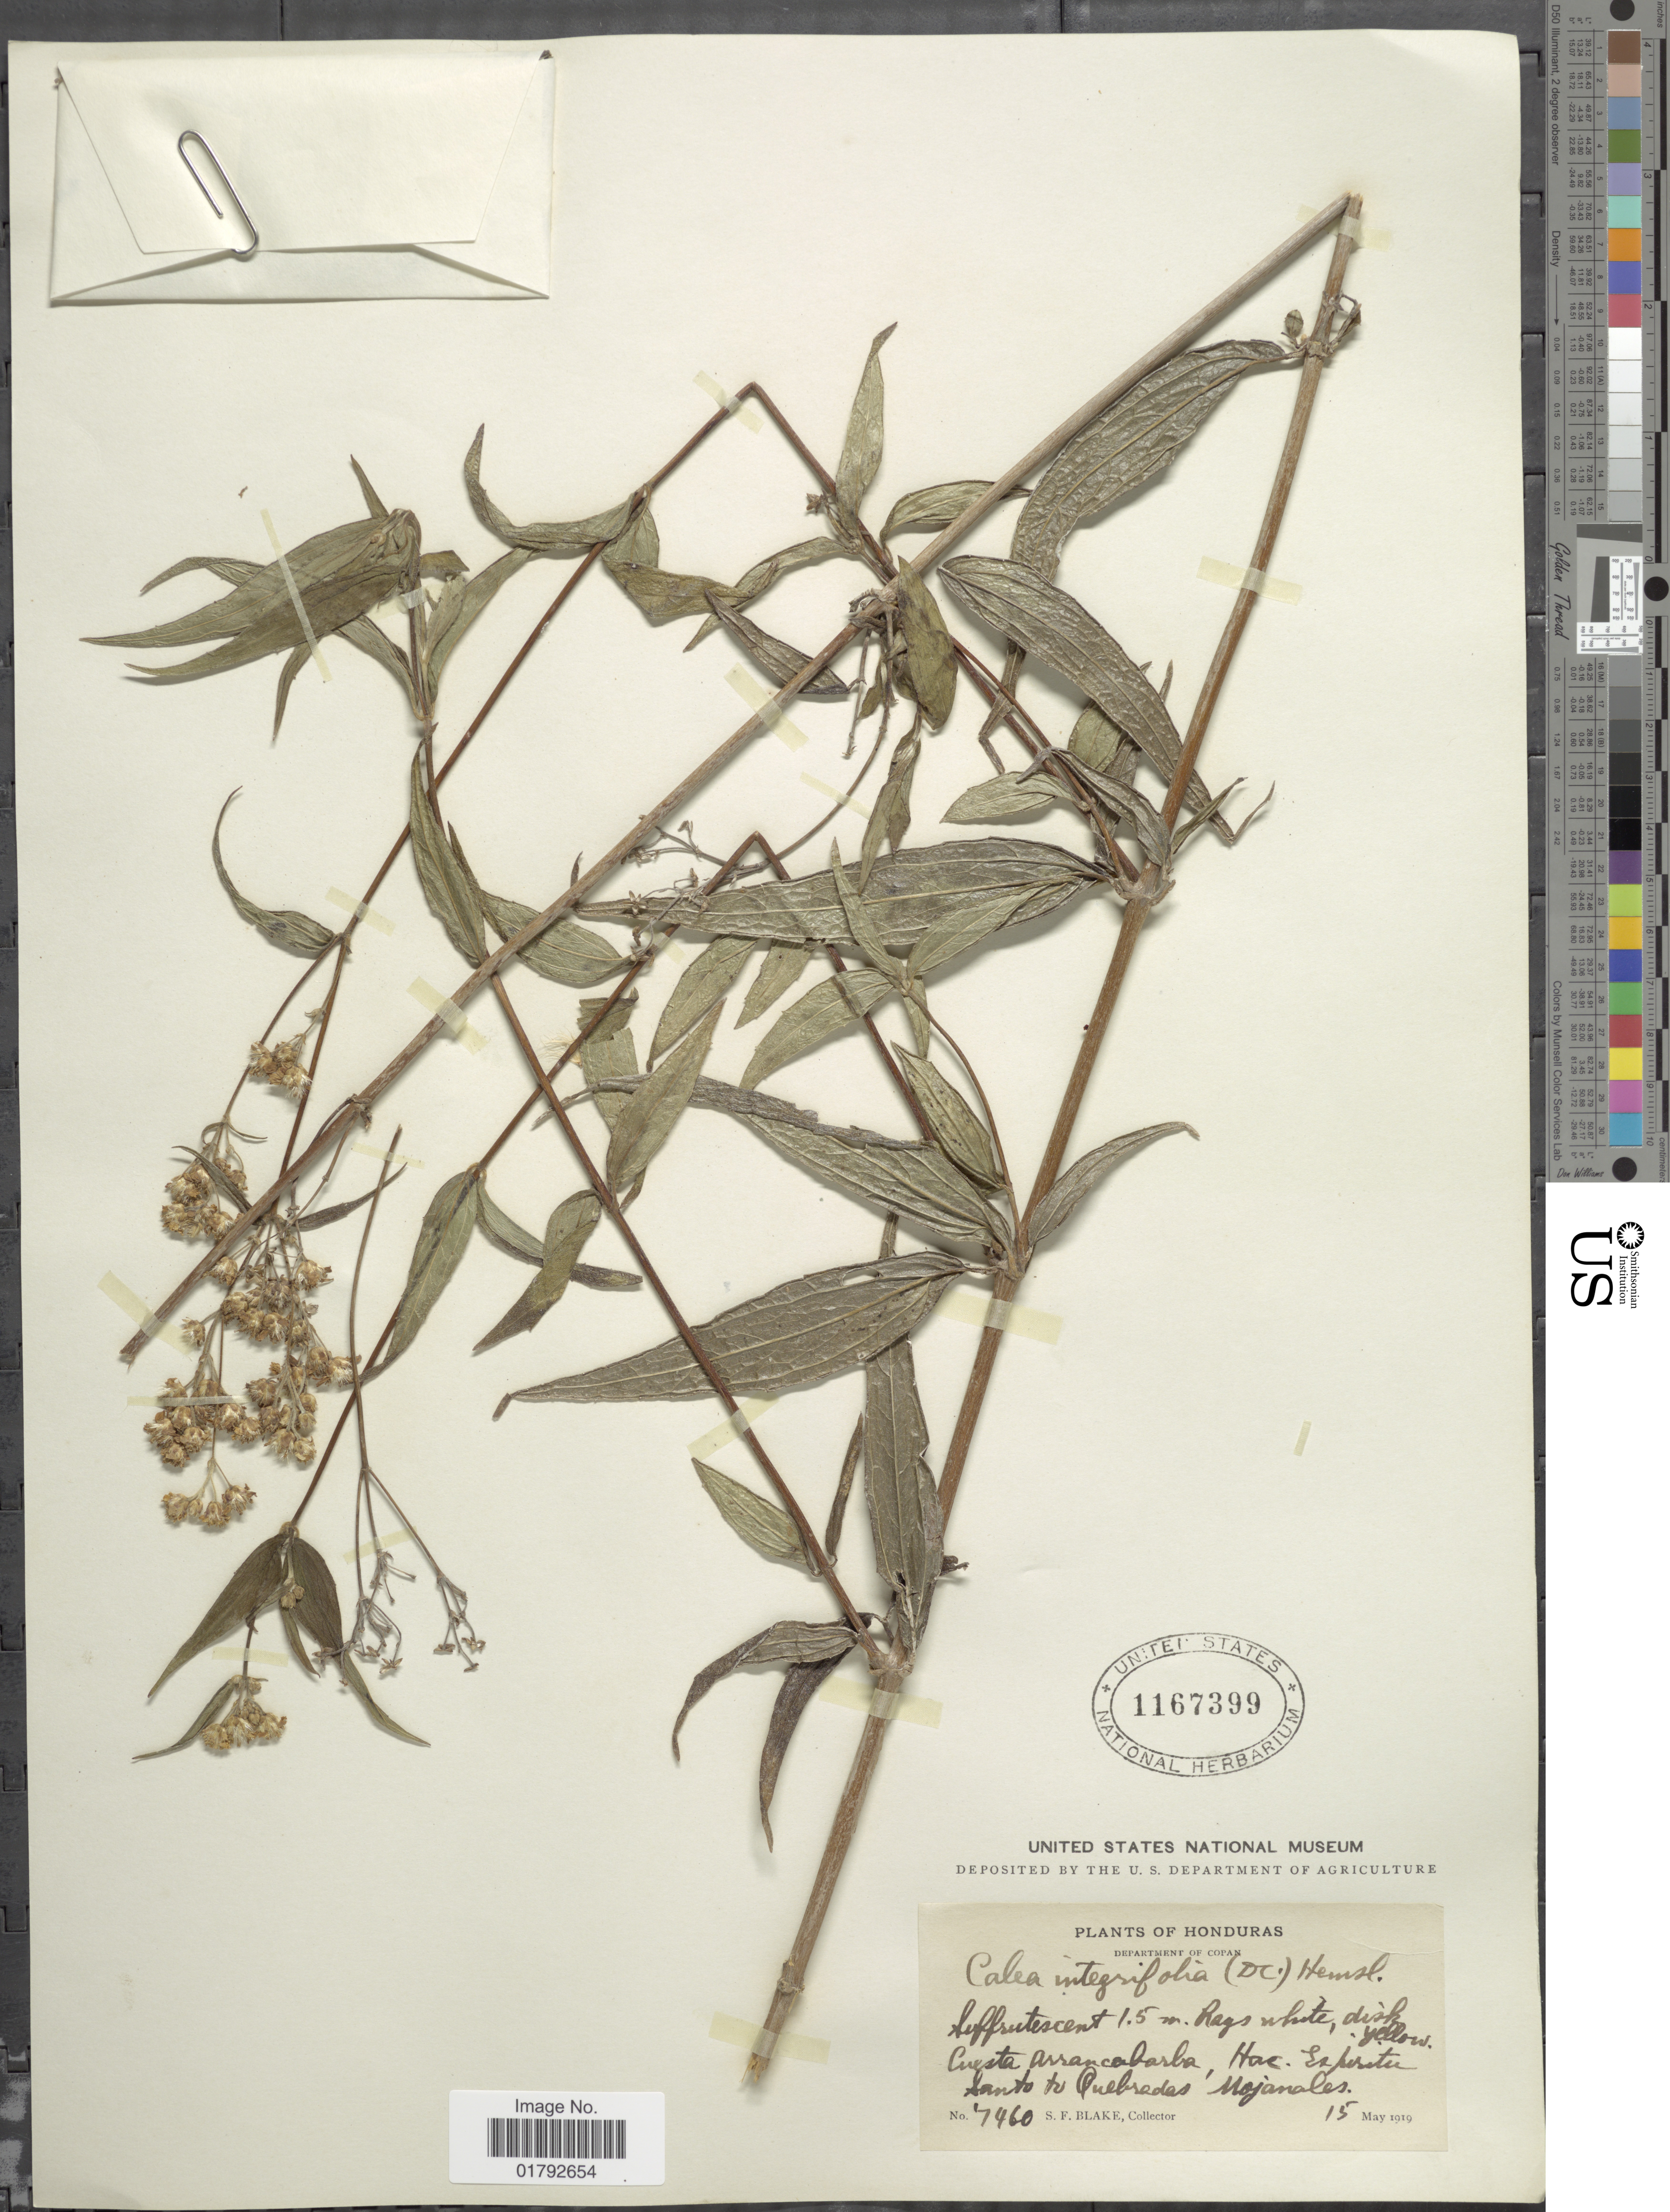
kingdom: Plantae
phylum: Tracheophyta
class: Magnoliopsida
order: Asterales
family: Asteraceae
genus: Alloispermum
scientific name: Alloispermum integrifolium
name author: (DC.) H. Rob.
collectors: S. Blake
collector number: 7460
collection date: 1919-05-15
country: Honduras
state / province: Copán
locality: Department of Copan. Cuesta Arrancabarba, Hac, Espiritu Santo to Quebradas Majanales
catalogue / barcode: US 1167399